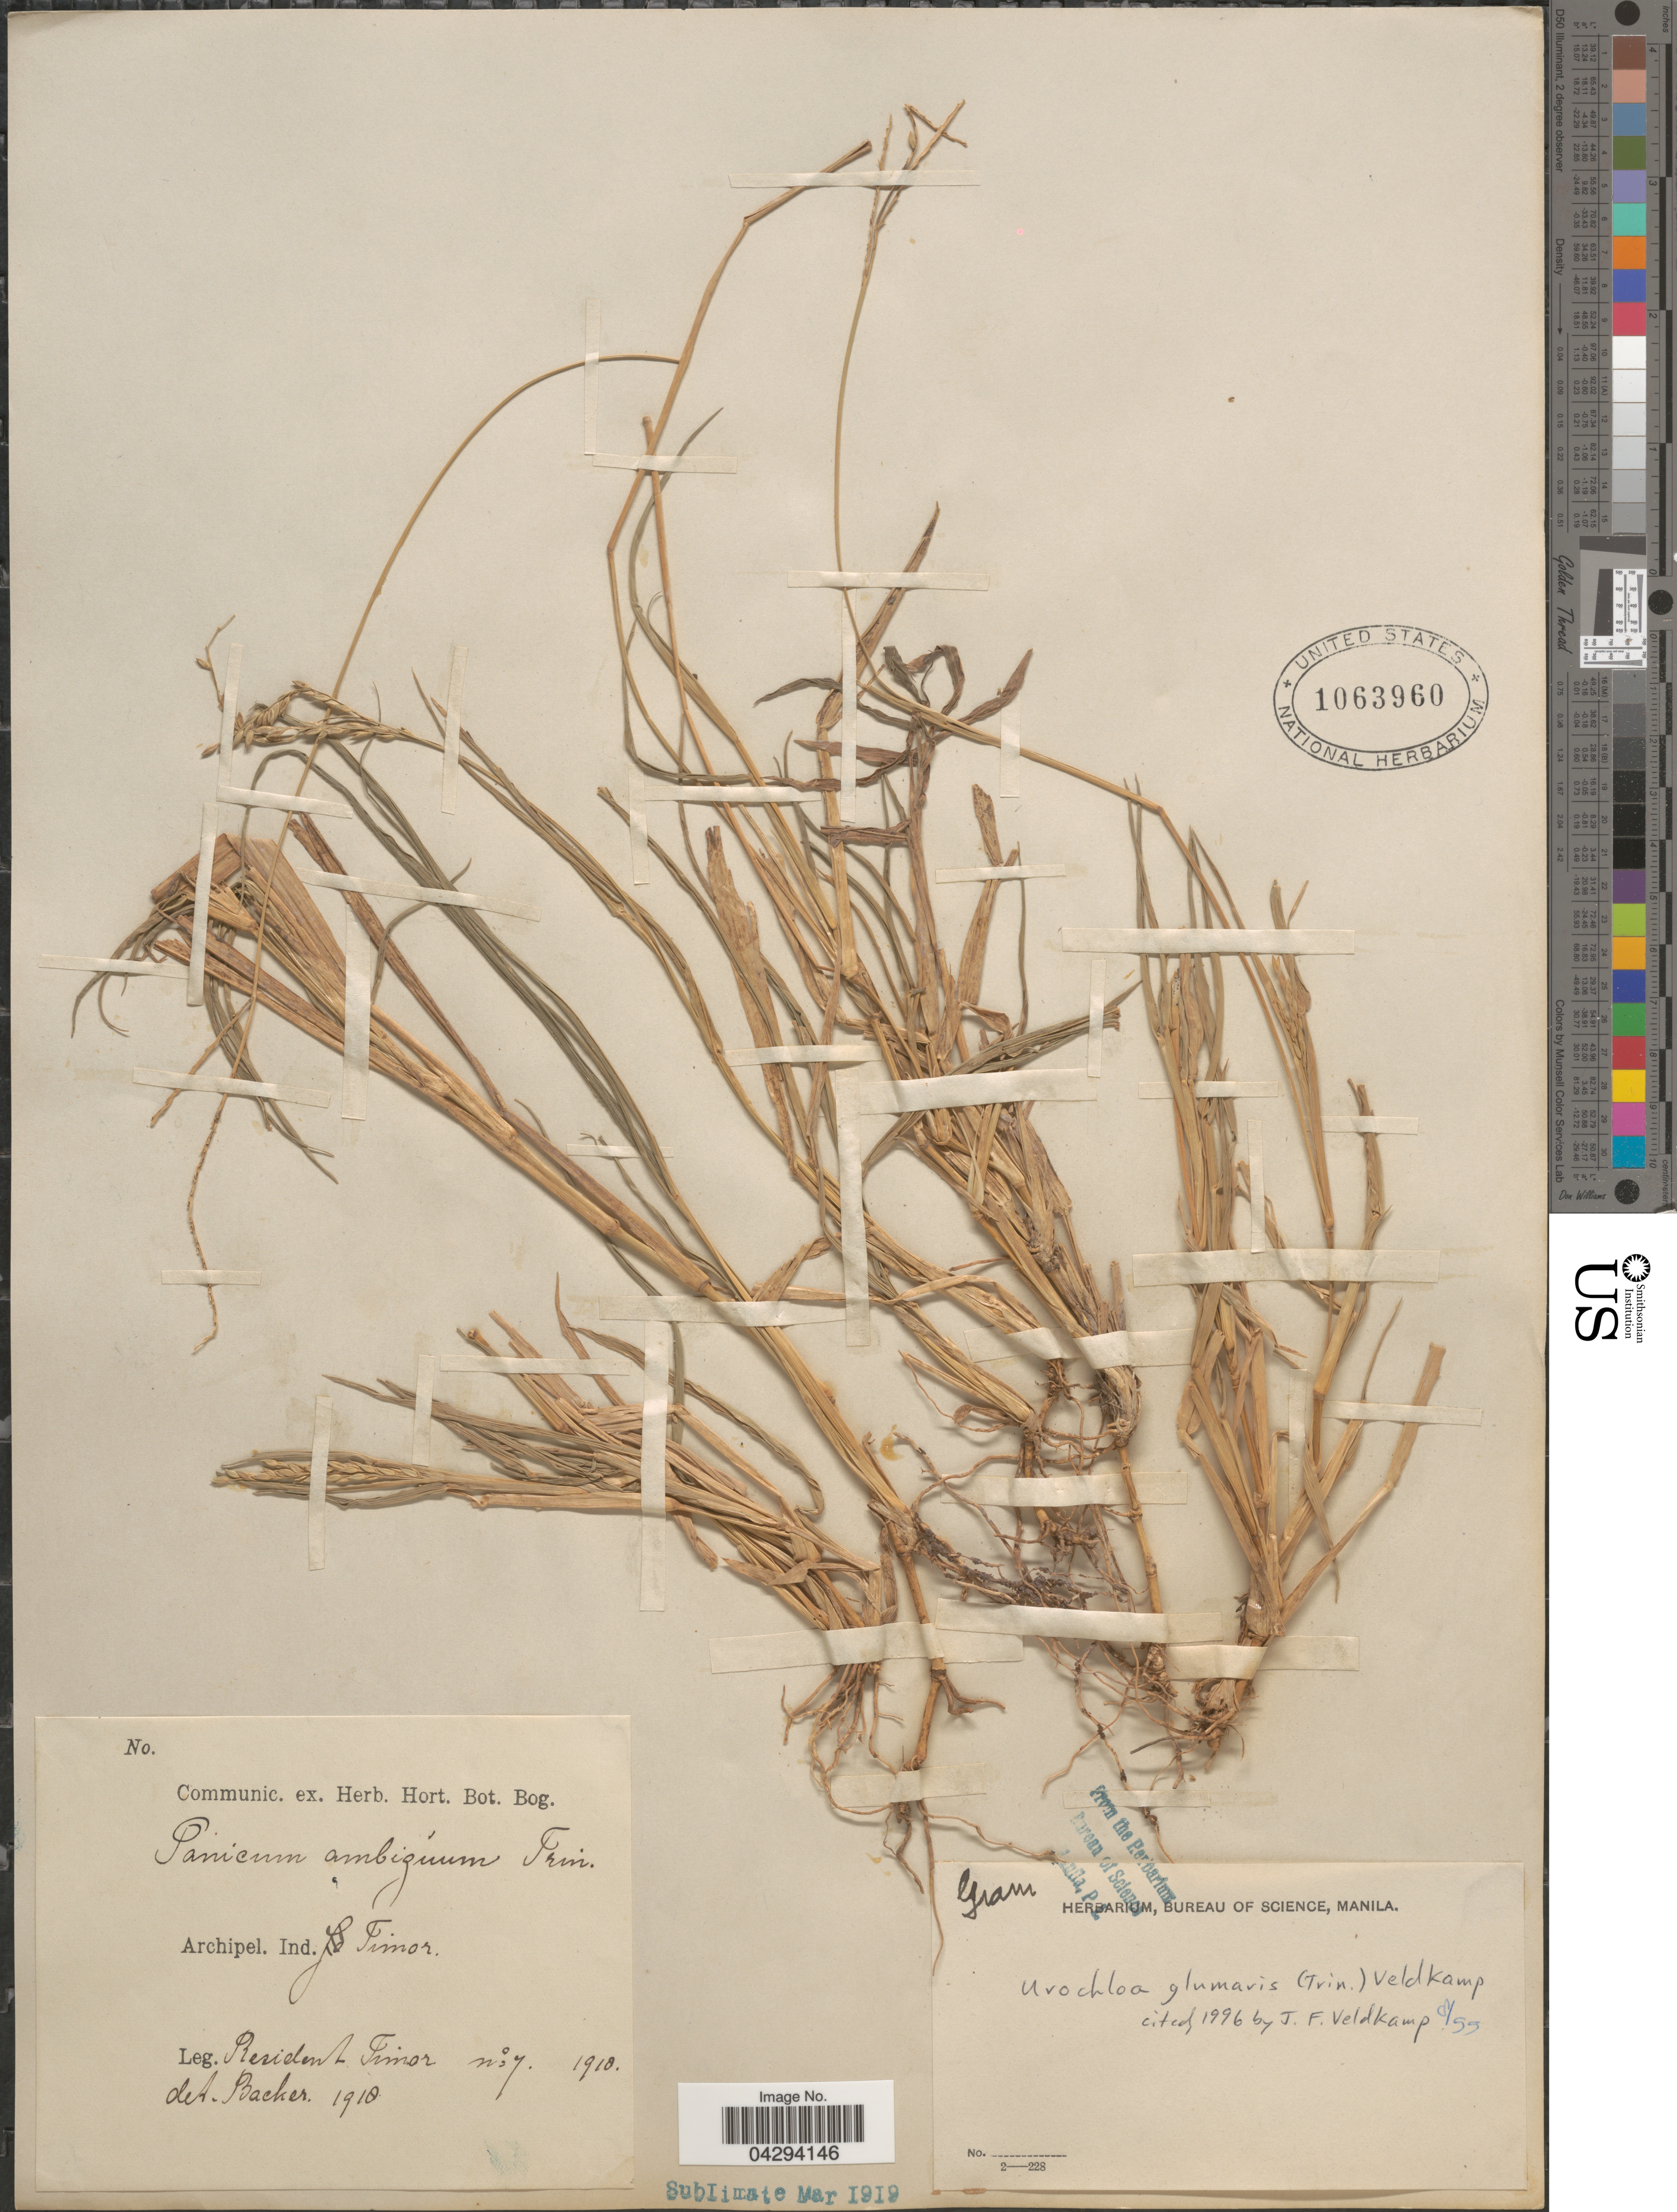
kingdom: Plantae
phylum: Tracheophyta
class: Liliopsida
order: Poales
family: Poaceae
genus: Urochloa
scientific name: Urochloa glumaris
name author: (Trin.) Veldkamp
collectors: ex herb. Hort. Bot. Bog.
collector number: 7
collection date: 1910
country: Indonesia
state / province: Nusa Tenggara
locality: Archipel. Ind. Timor. Resident Timor.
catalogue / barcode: US 1063960